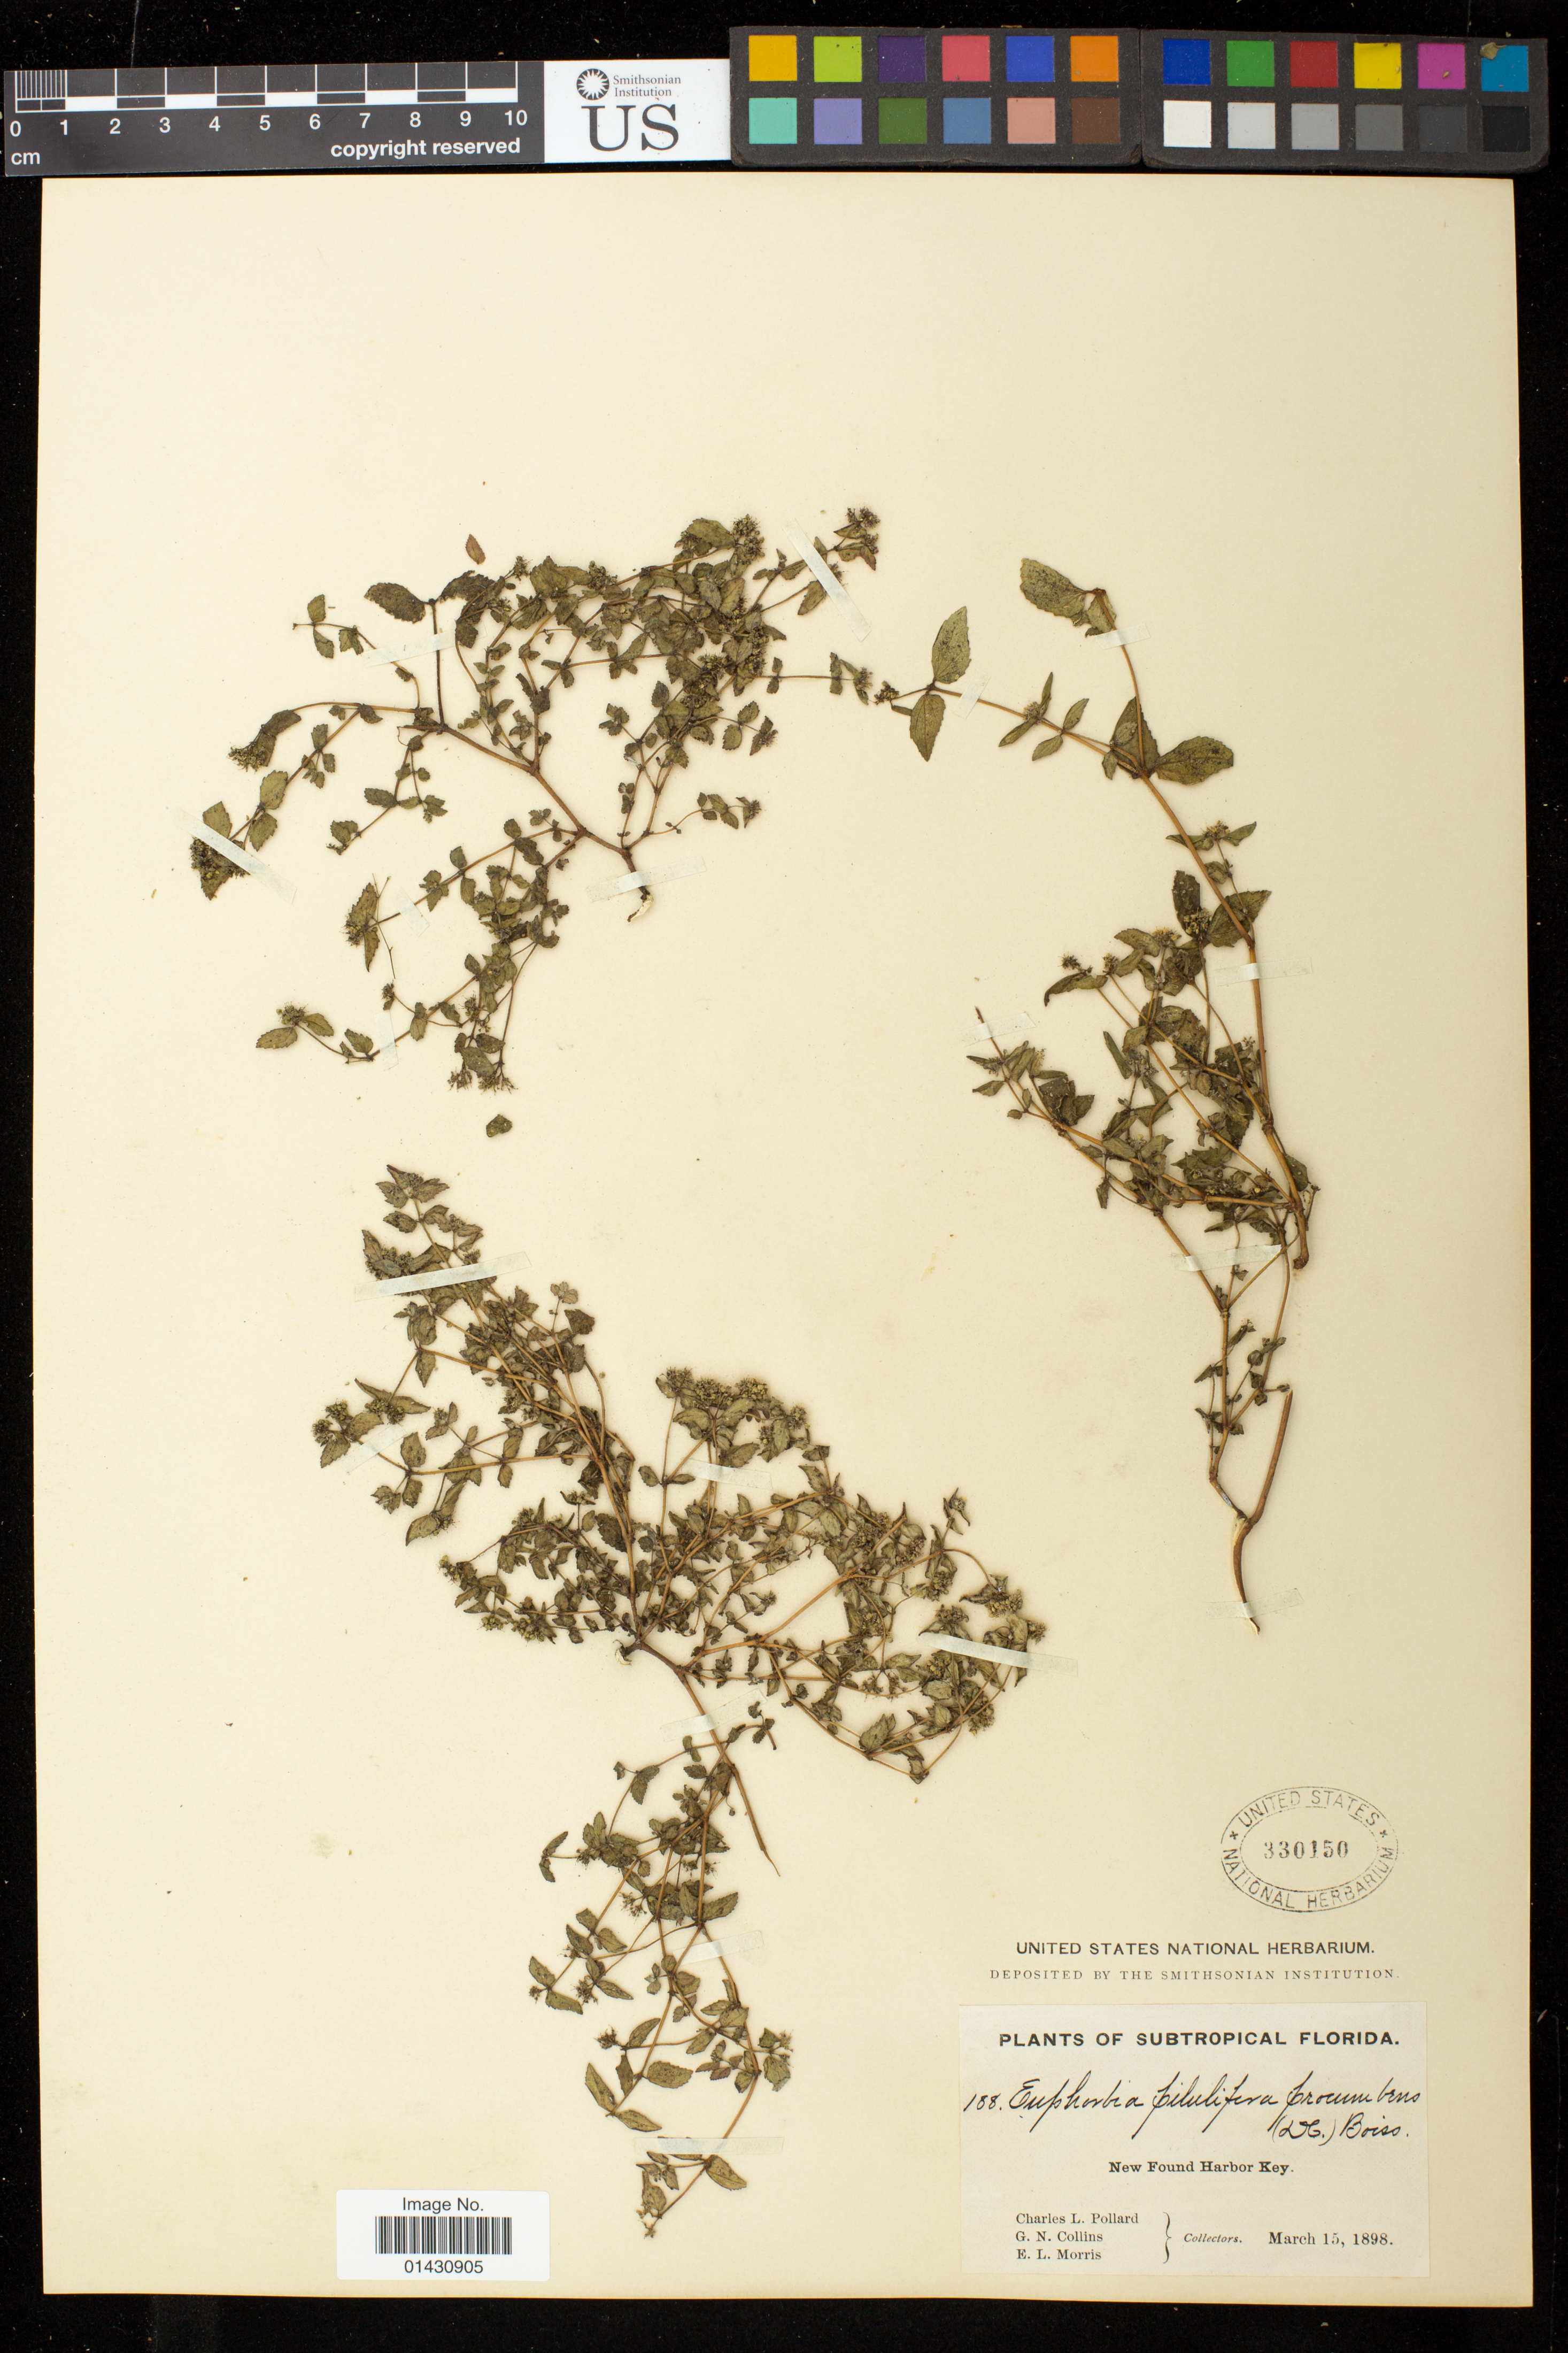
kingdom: Plantae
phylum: Tracheophyta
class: Magnoliopsida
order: Malpighiales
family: Euphorbiaceae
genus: Euphorbia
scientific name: Euphorbia ophthalmica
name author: Pers.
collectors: C. L. Pollard, G. N. Collins & E. Morris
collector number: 188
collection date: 1898-03-15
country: United States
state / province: Florida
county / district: Monroe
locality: New Found Harbor Key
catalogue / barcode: US 330150